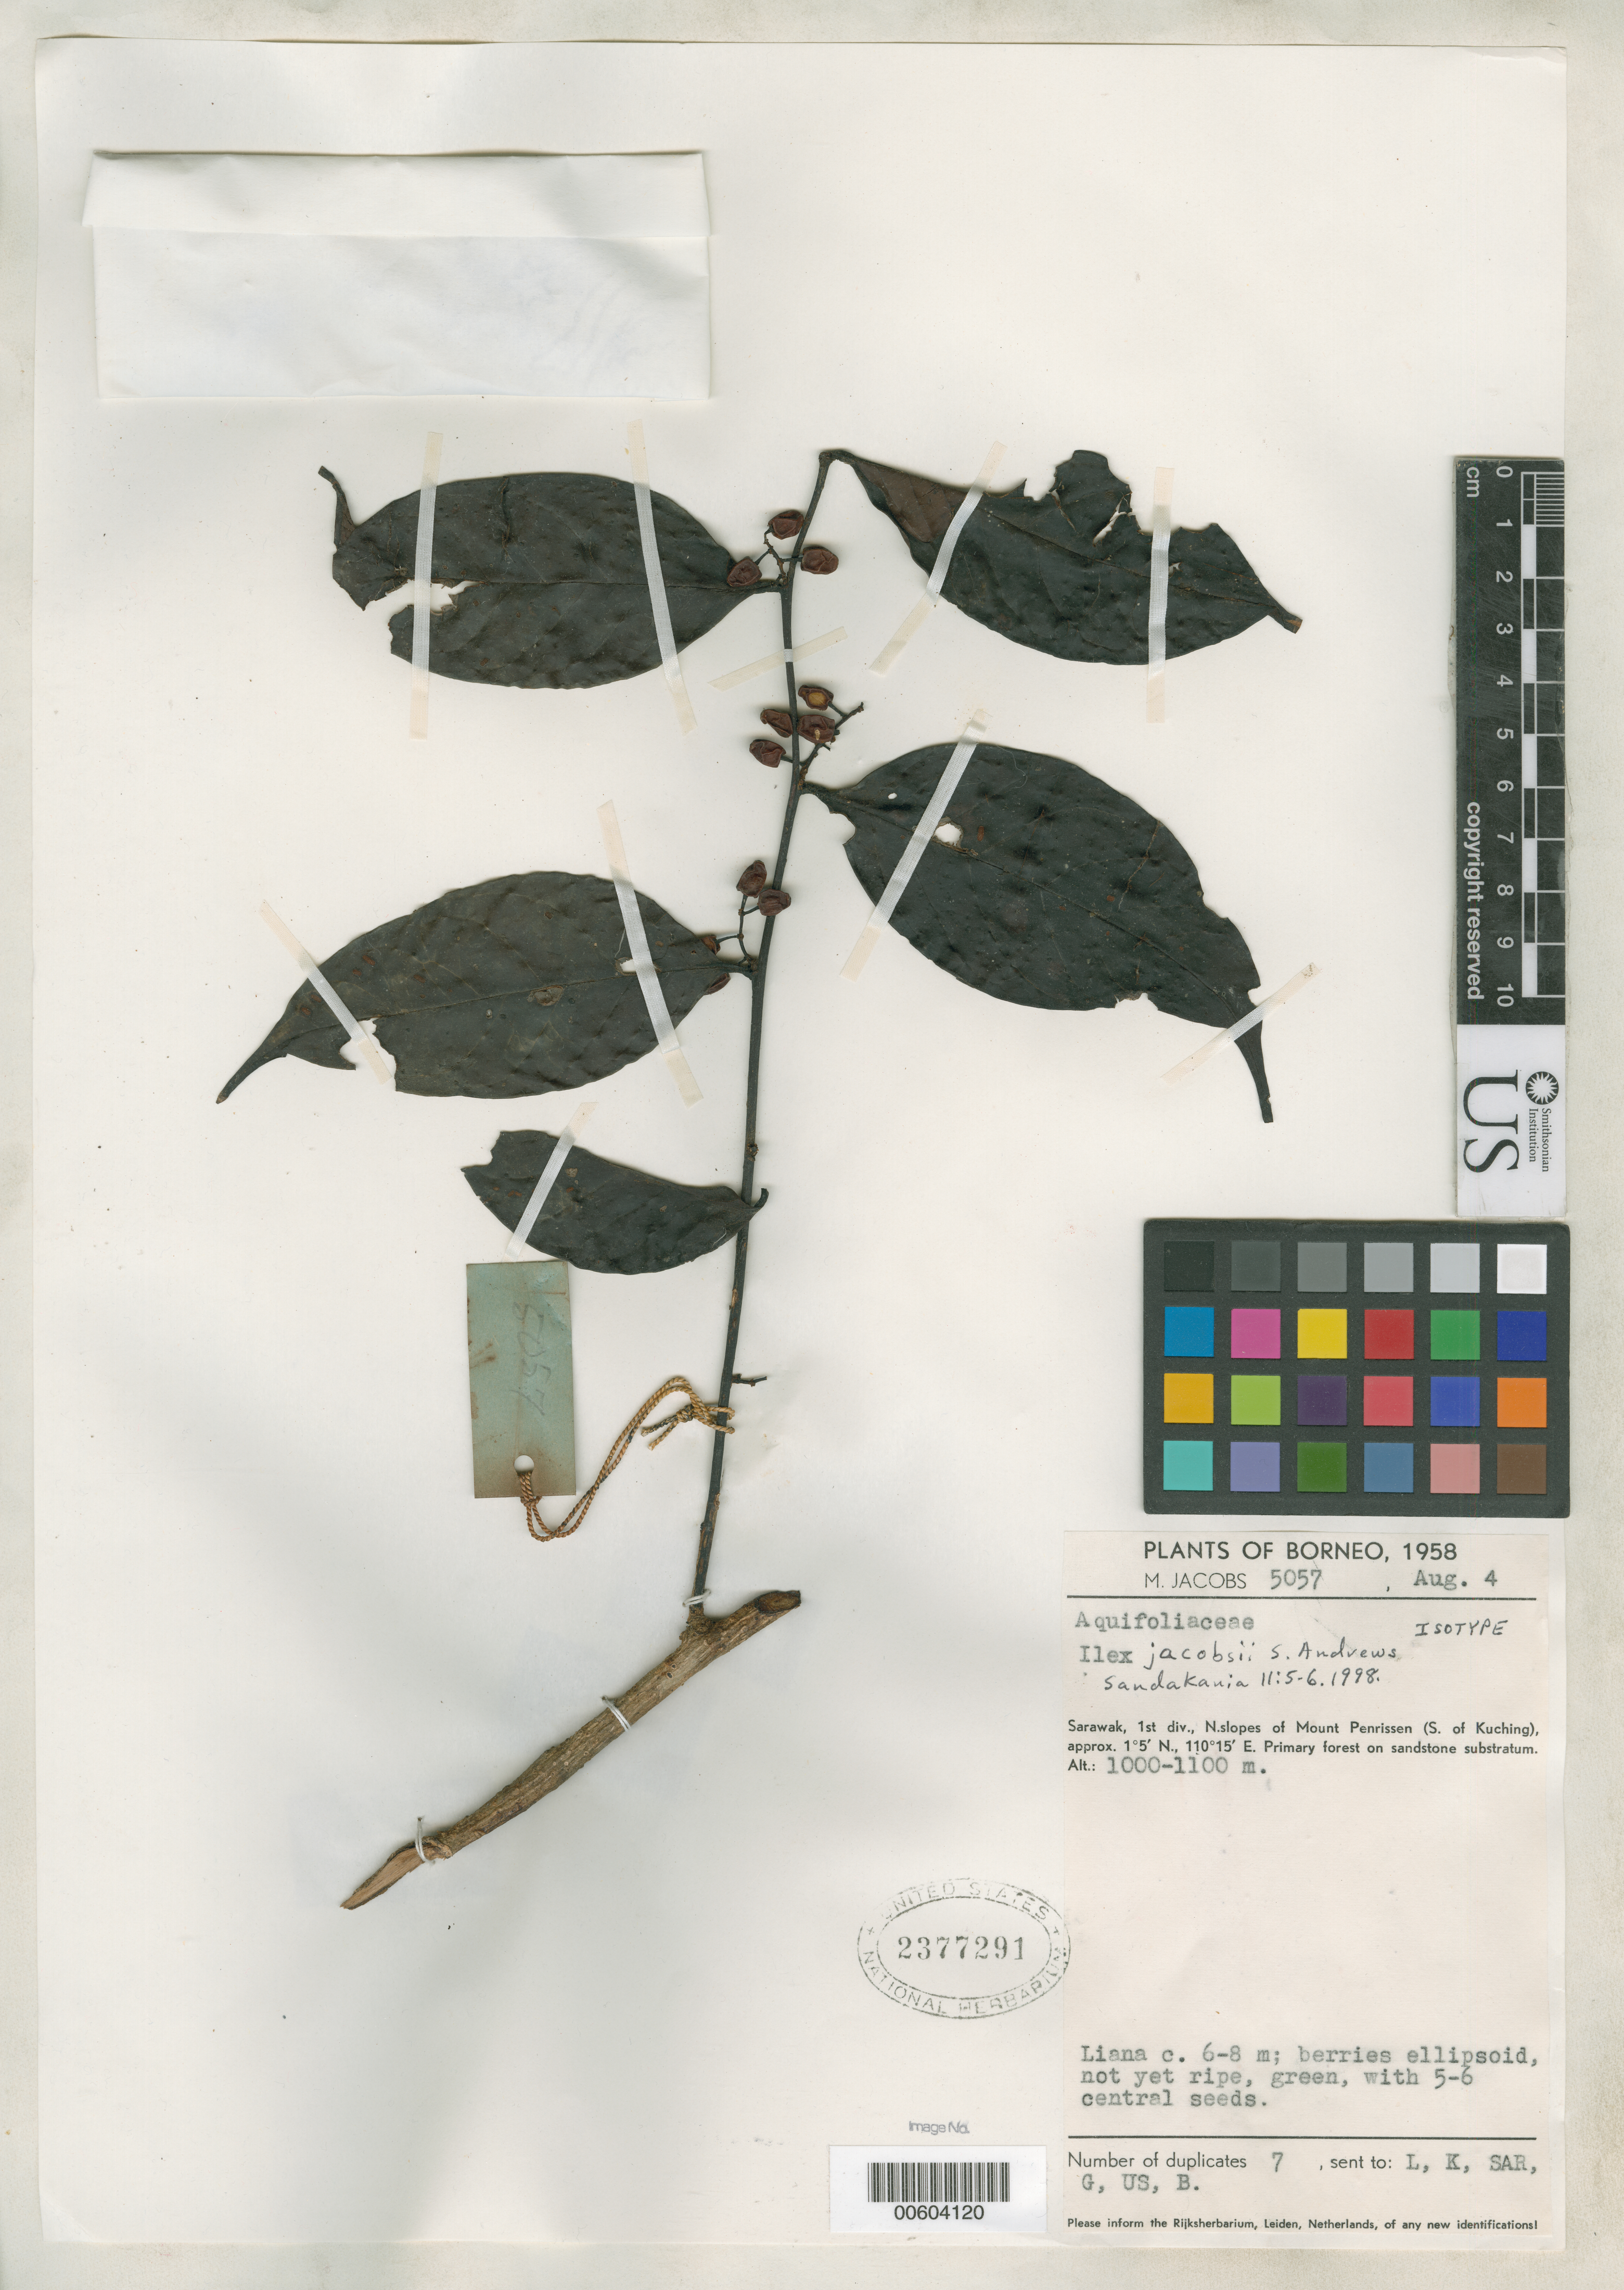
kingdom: Plantae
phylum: Tracheophyta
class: Magnoliopsida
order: Aquifoliales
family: Aquifoliaceae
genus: Ilex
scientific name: Ilex jacobsii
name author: S. Andrews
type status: Isotype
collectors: M. R. Jacobs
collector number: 5057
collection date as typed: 04 Aug 1958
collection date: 1958-08-04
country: Malaysia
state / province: Sarawak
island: Borneo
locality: N slopes of Mount Penrissen, S of Kuching.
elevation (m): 1000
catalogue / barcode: US 2377291